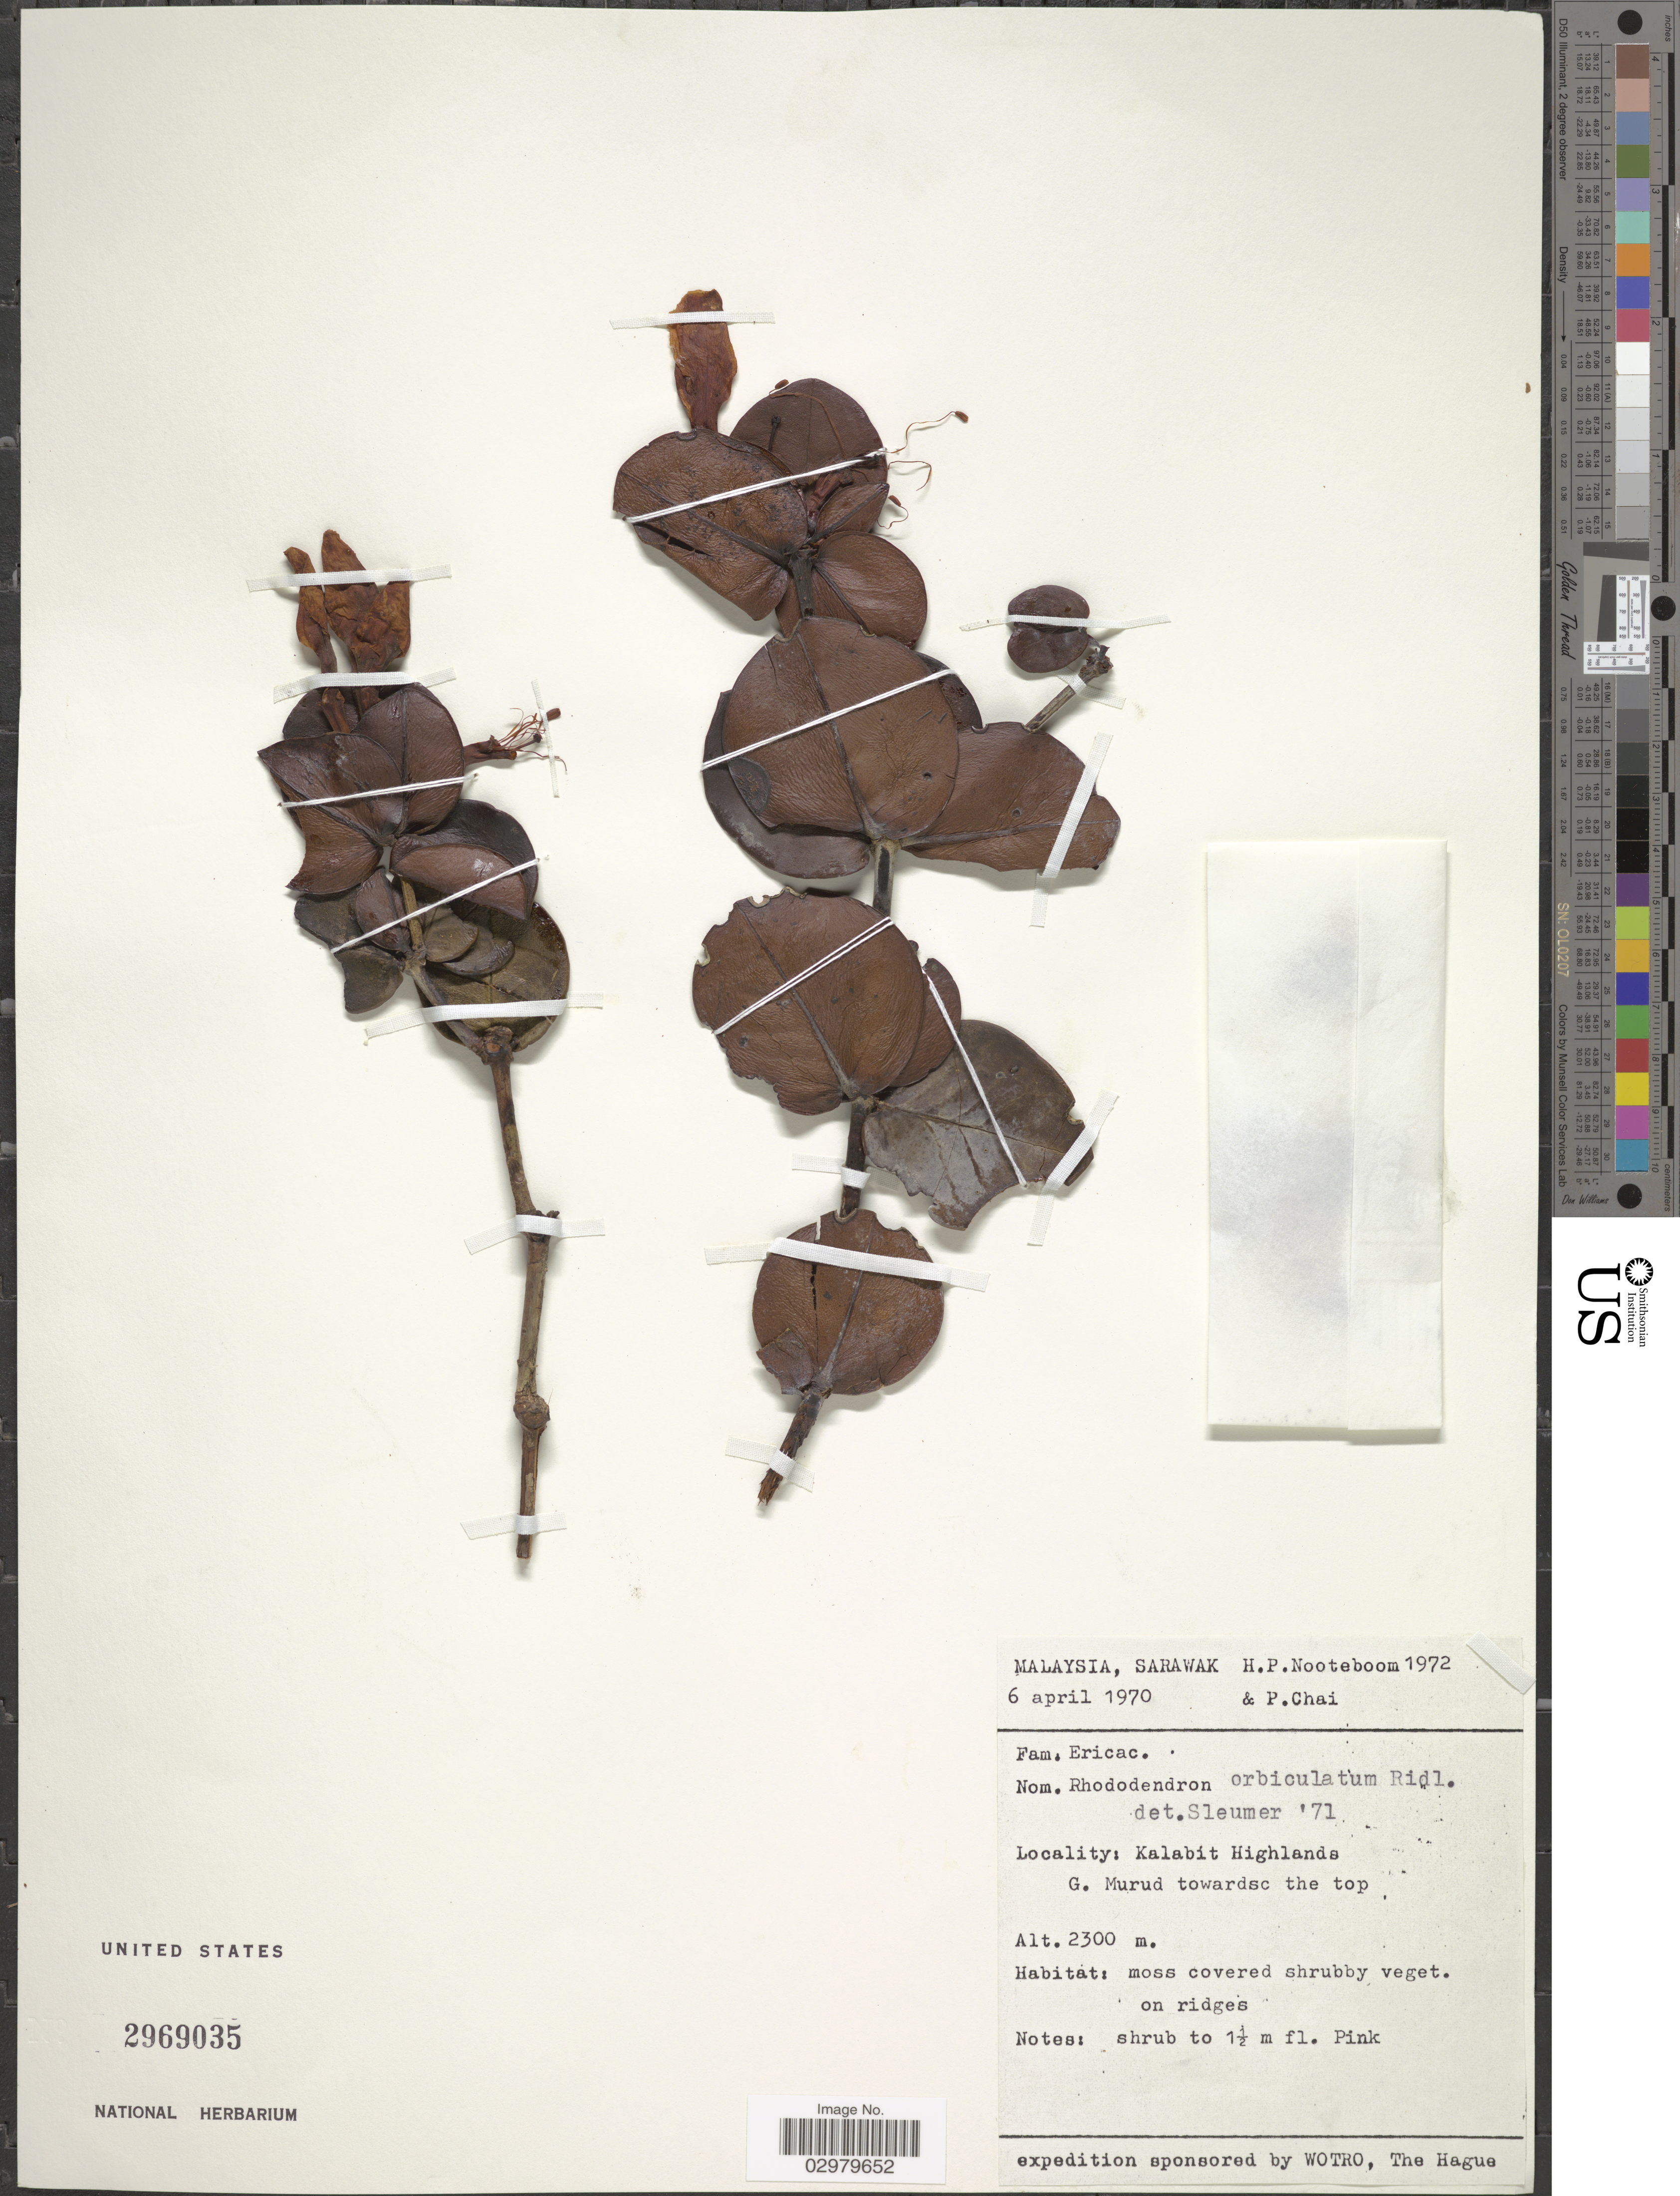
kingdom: Plantae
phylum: Tracheophyta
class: Magnoliopsida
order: Ericales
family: Ericaceae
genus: Rhododendron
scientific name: Rhododendron orbiculatum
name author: Ridl.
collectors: H. P. Nooteboom & P. Chai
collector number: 1972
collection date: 1970-04-06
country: Malaysia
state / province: Sarawak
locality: Kalabit Highlands. G. Murud towardsc the top.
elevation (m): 2300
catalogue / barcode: US 2969035